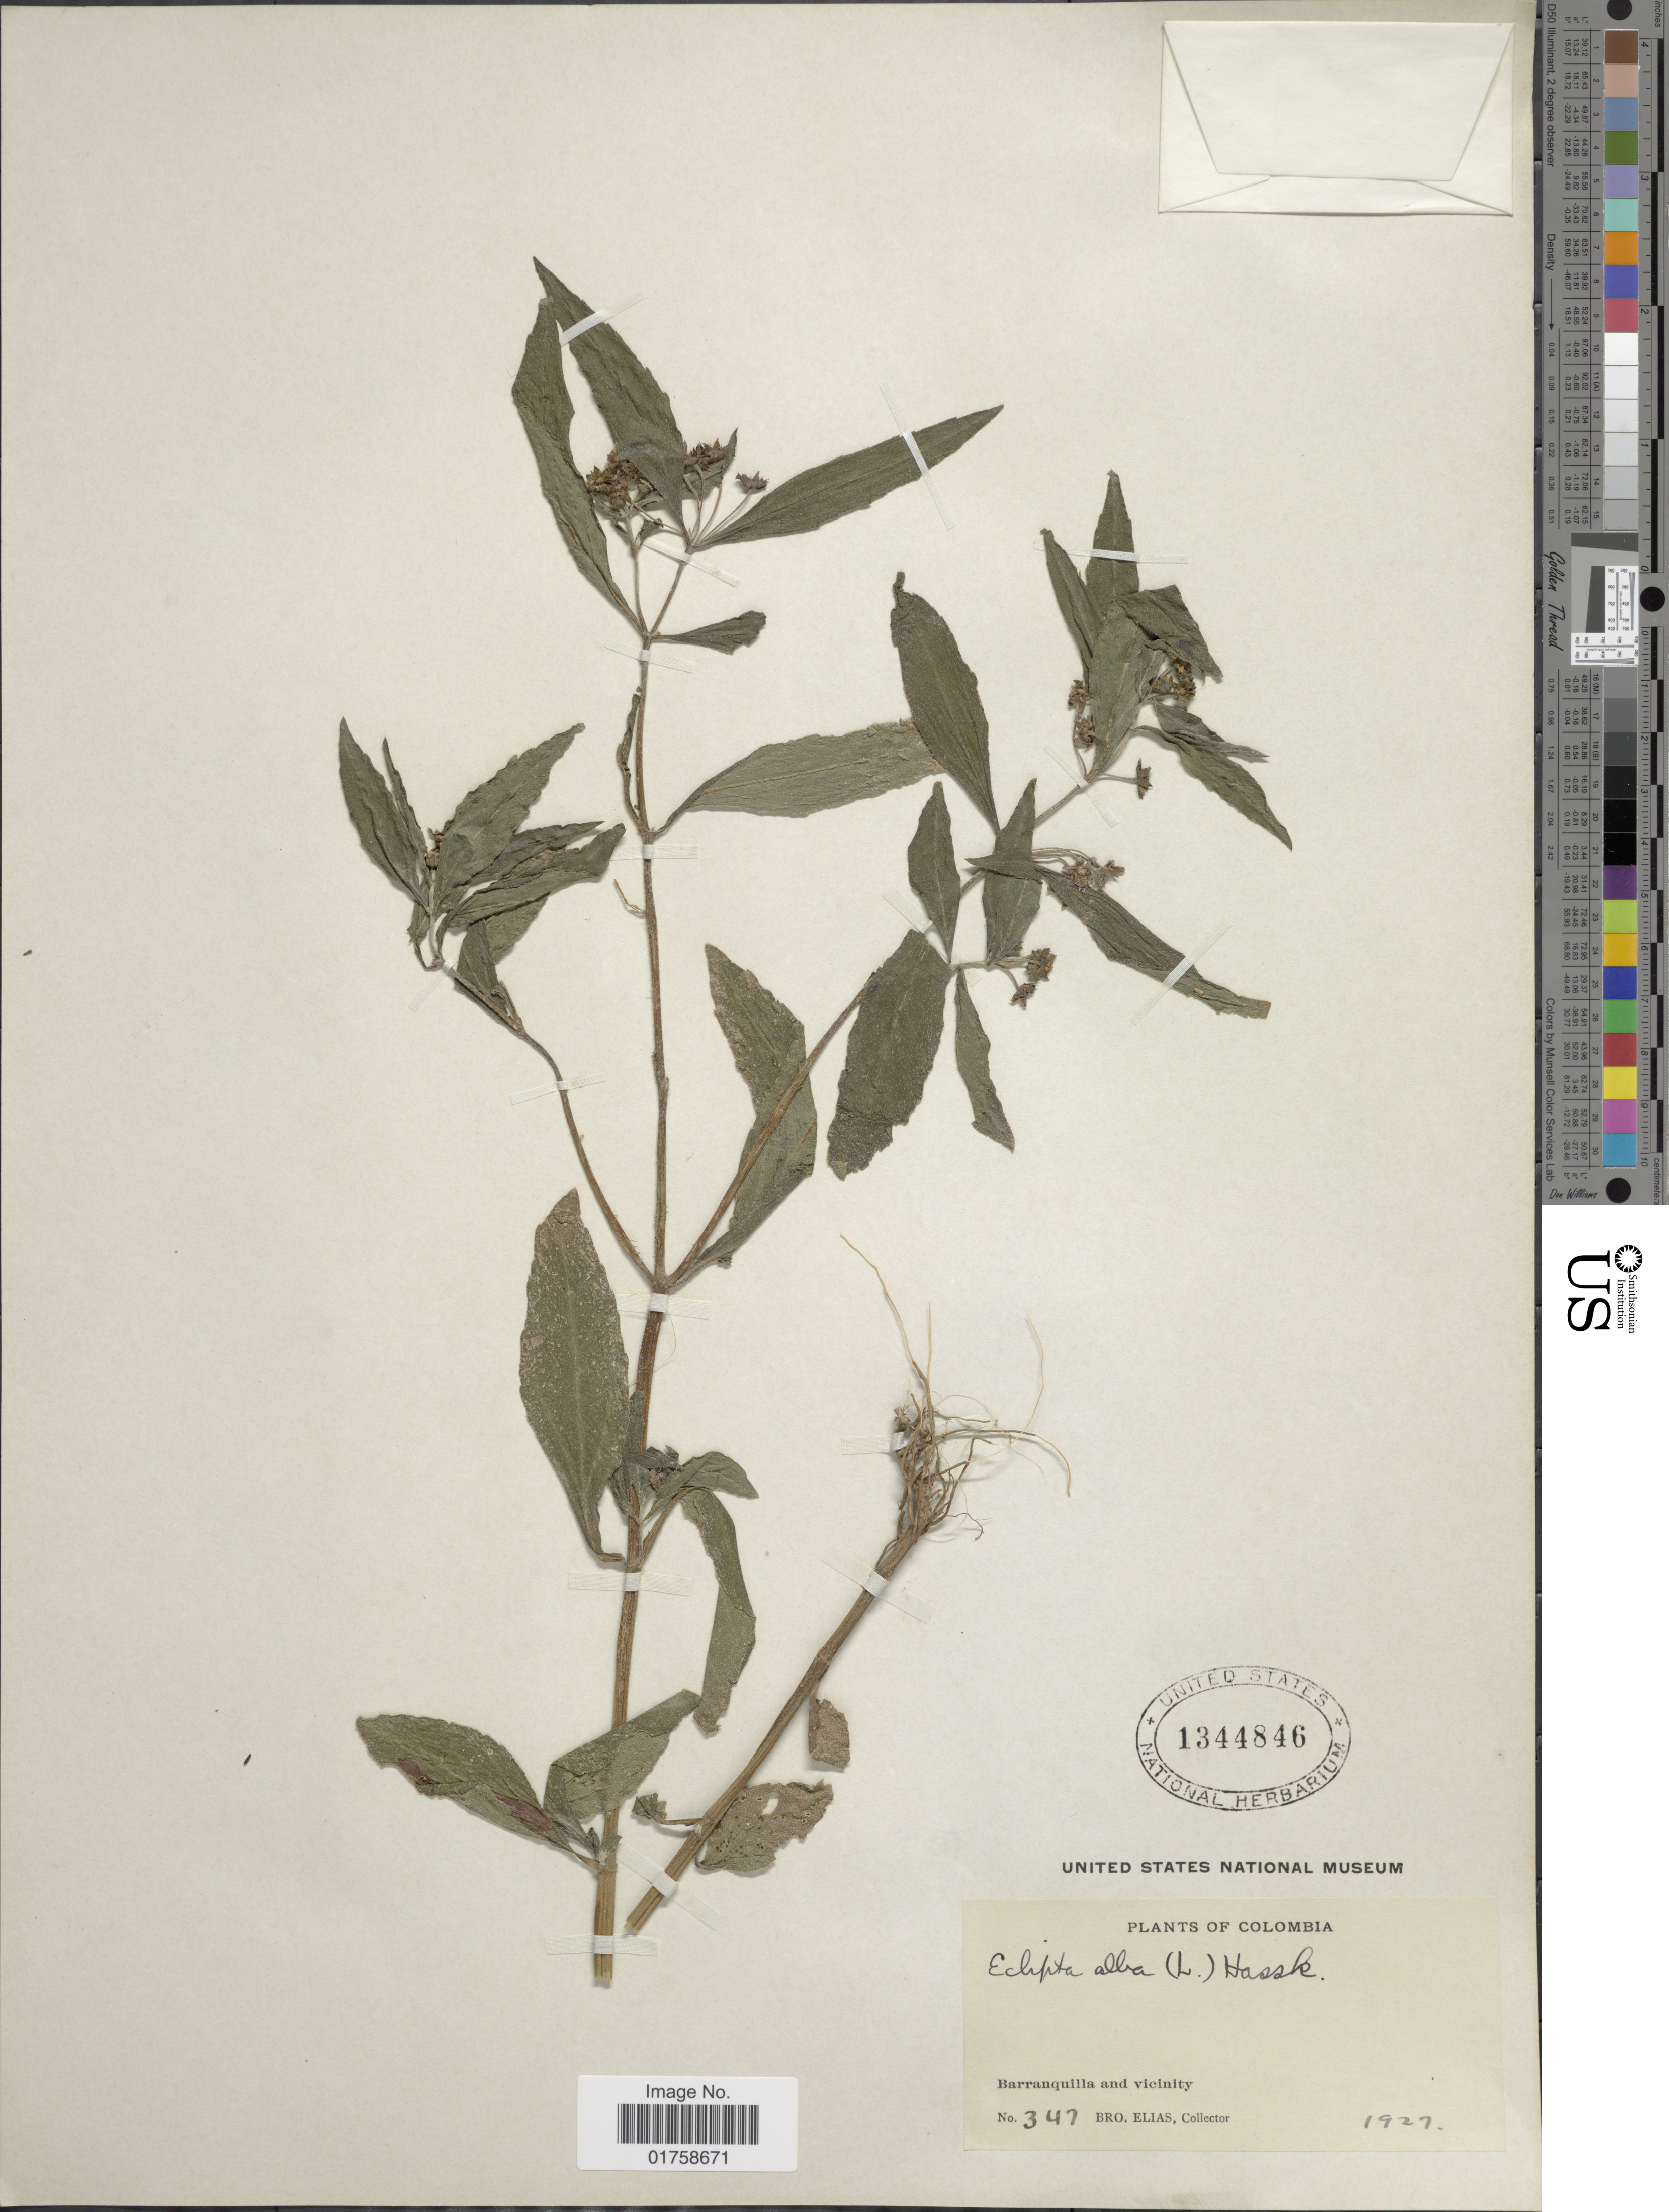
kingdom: Plantae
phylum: Tracheophyta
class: Magnoliopsida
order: Asterales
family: Asteraceae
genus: Eclipta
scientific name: Eclipta alba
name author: (L.) Hassk.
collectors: Bro. Elias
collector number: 347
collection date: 1927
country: Colombia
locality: Colombia. Barranquilla and vicinity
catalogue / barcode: US 1344846